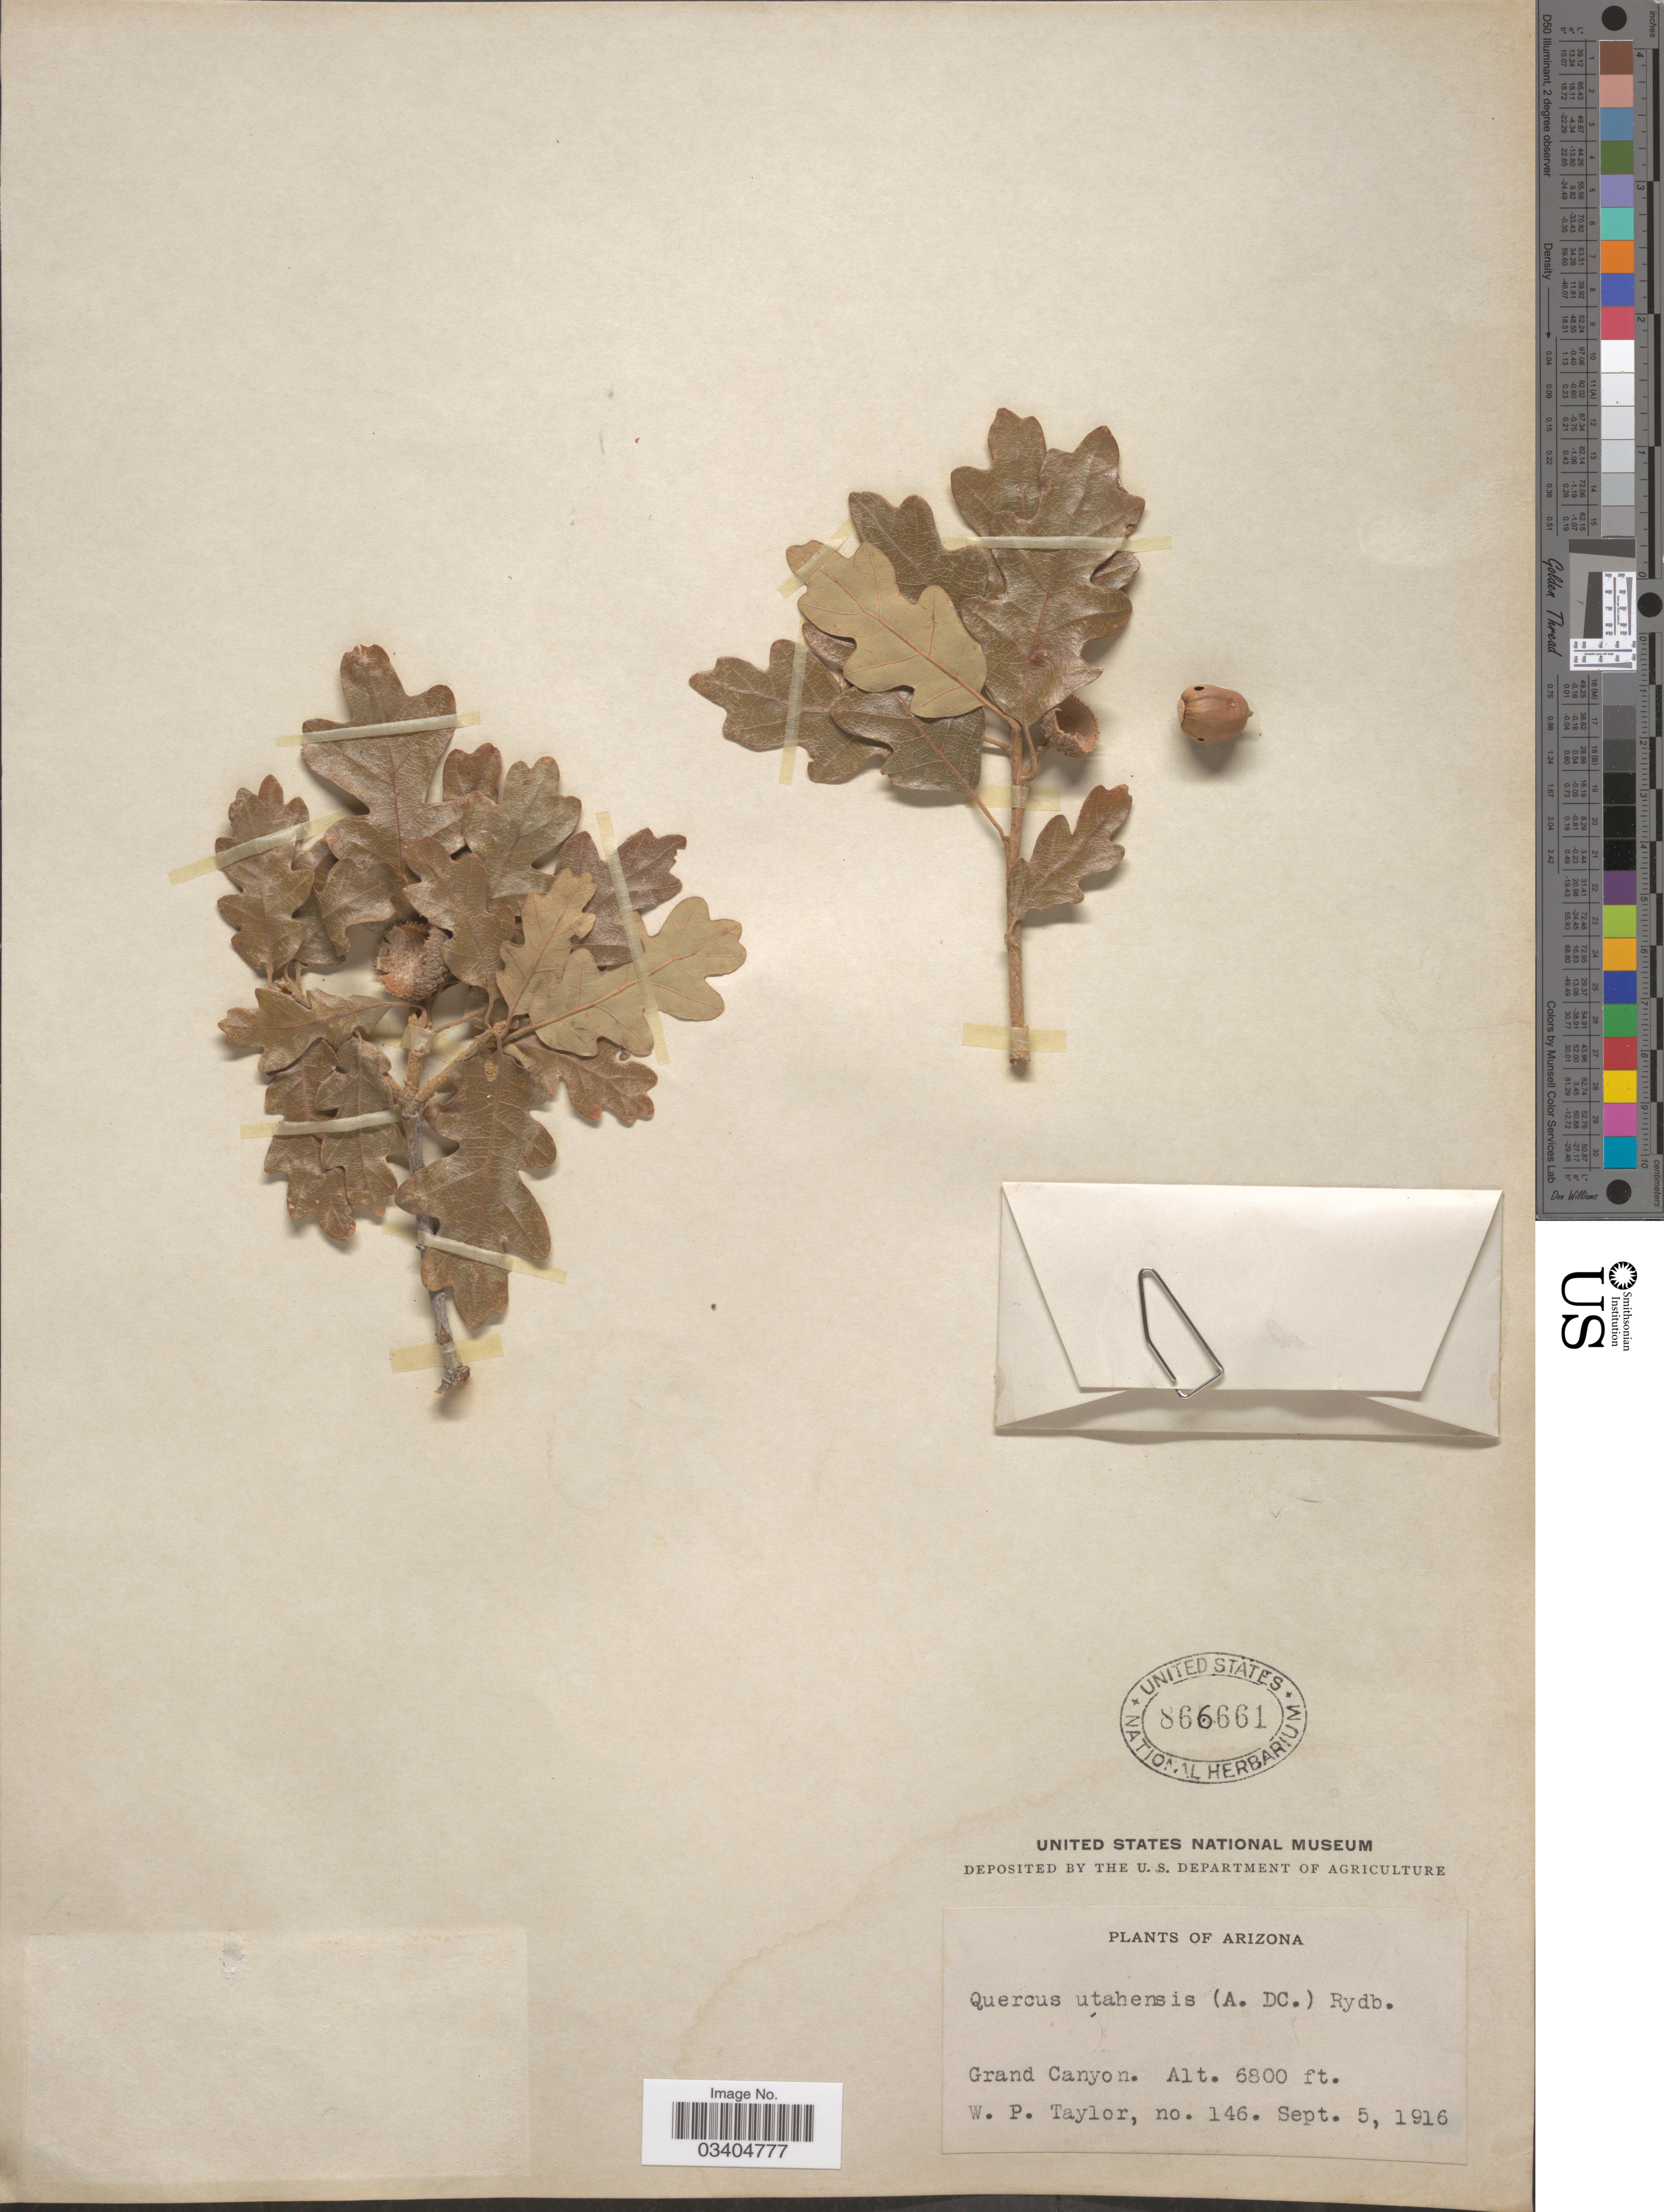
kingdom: Plantae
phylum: Tracheophyta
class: Magnoliopsida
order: Fagales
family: Fagaceae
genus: Quercus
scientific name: Quercus gambelii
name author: Nutt.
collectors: W. P. Taylor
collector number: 146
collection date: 1916-09-05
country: United States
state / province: Arizona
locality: Grand Canyon.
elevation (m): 2073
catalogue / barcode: US 866661